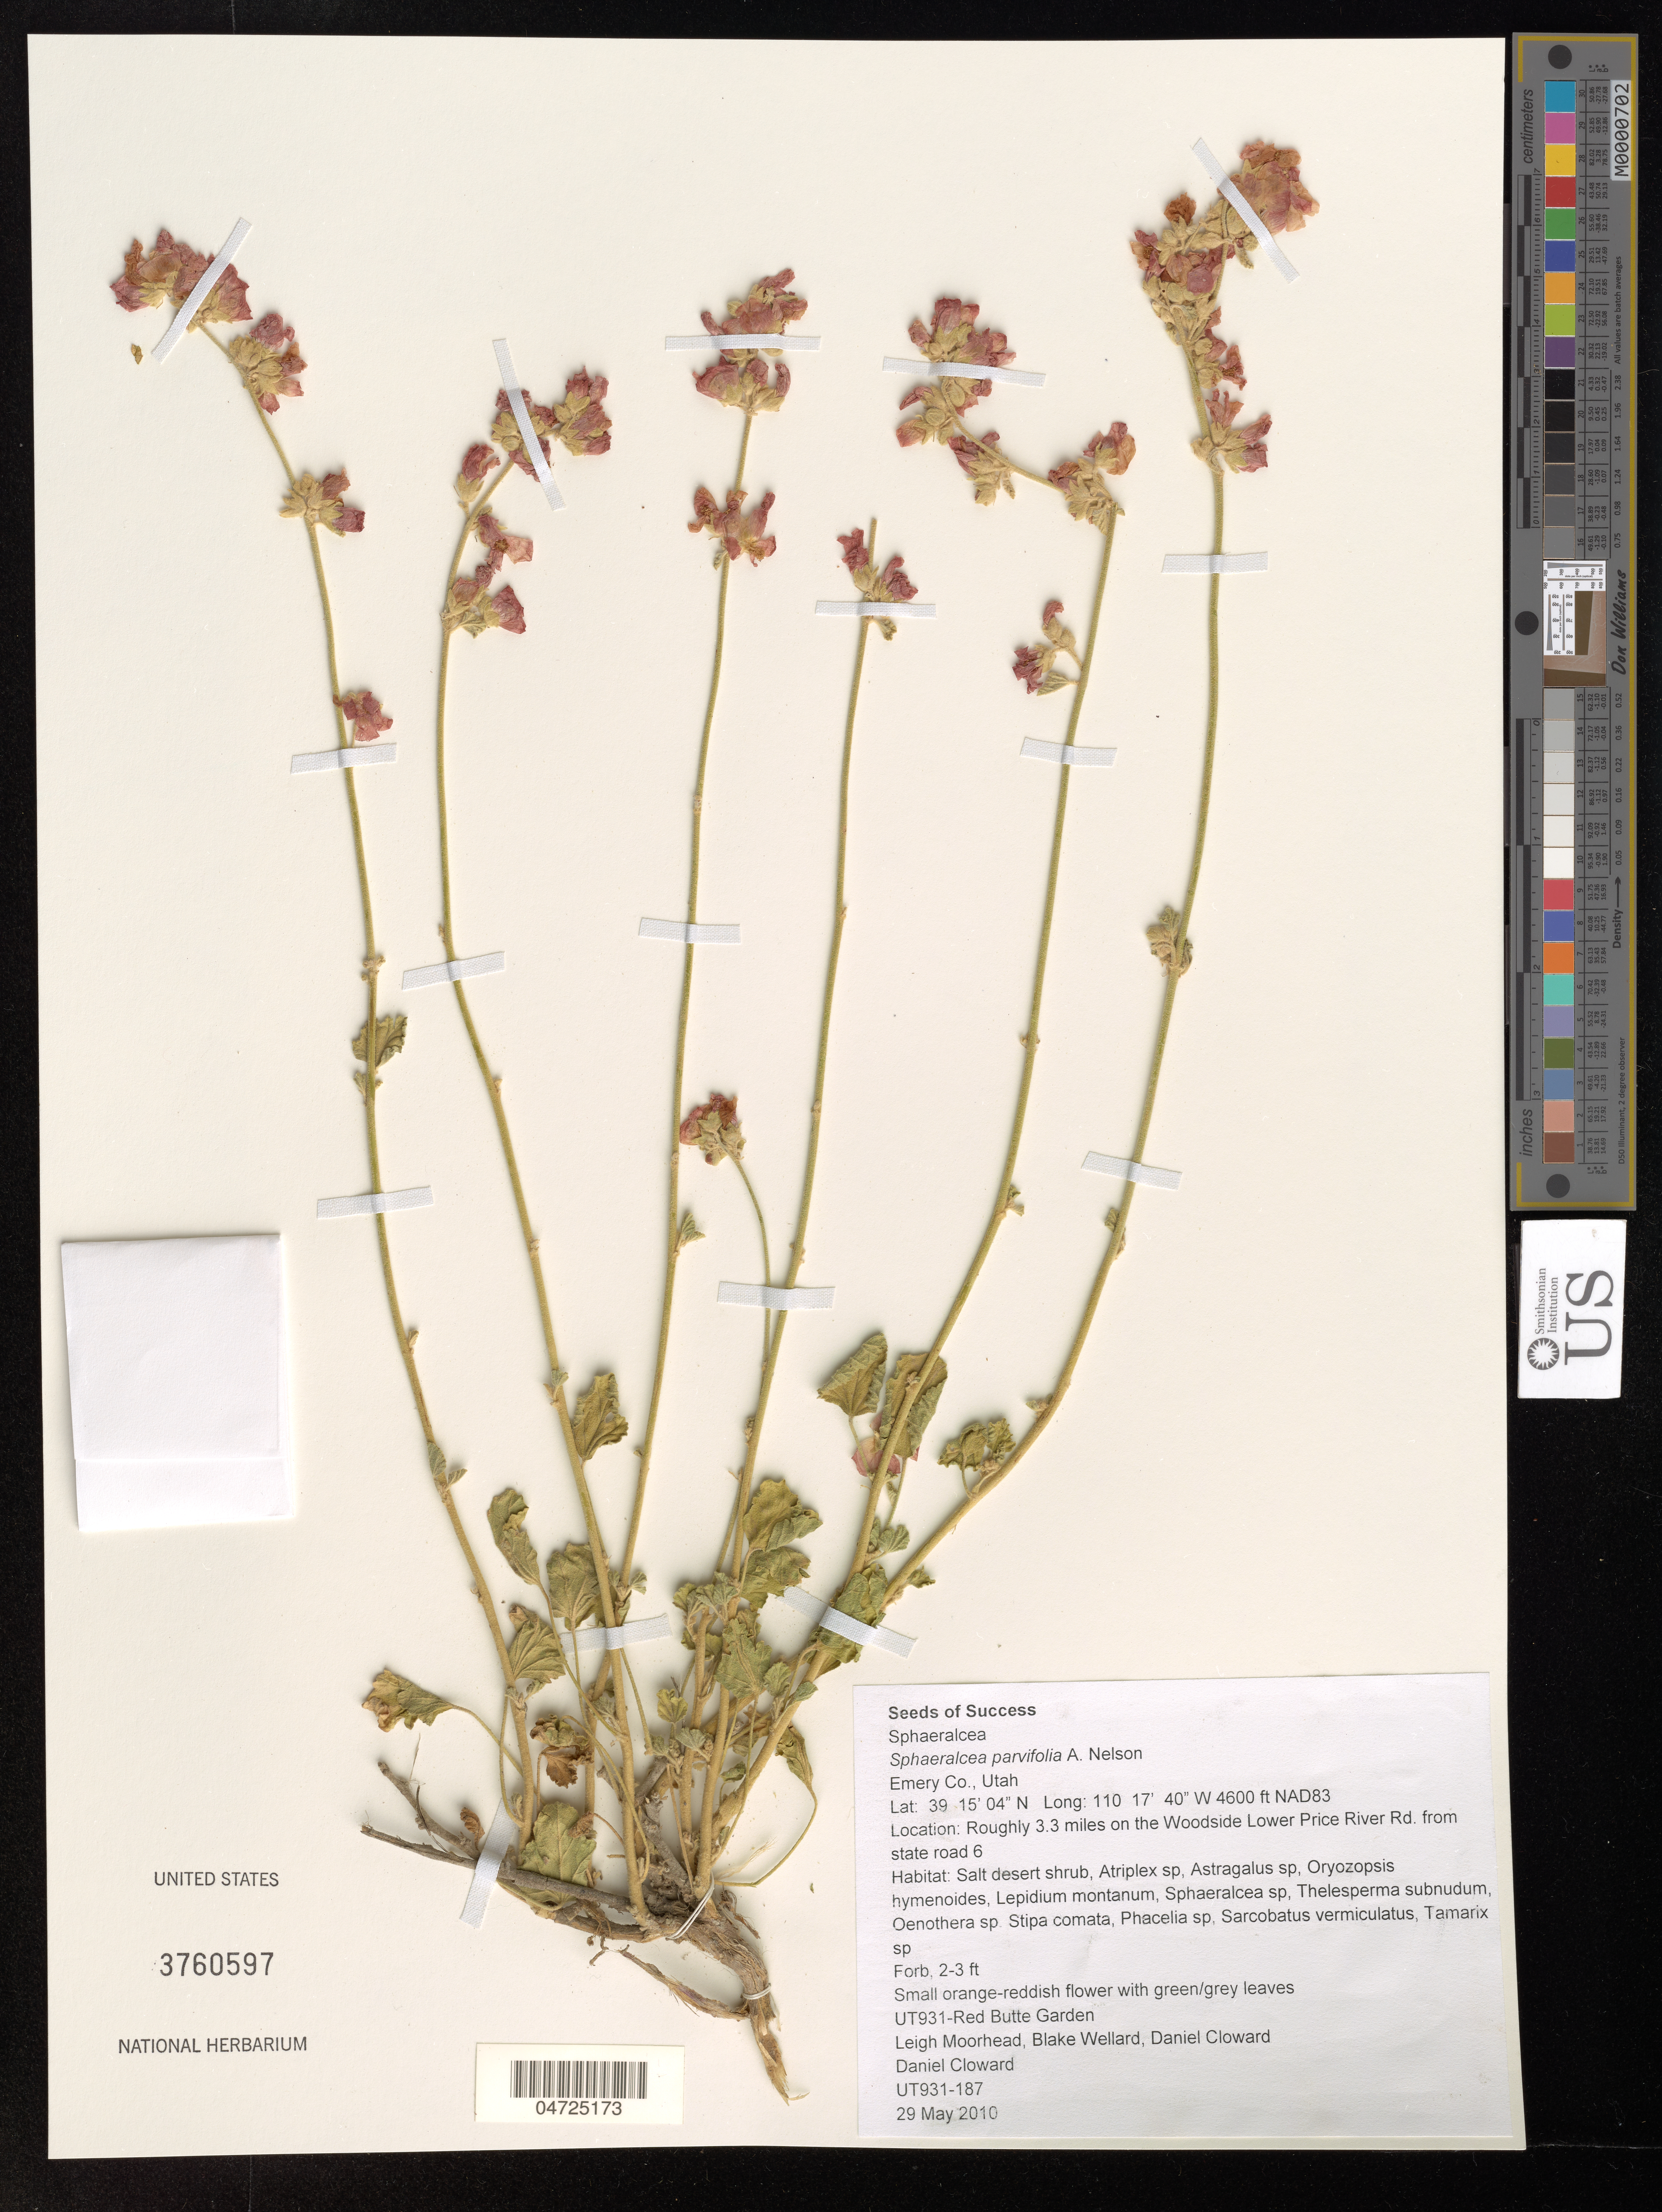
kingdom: Plantae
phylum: Tracheophyta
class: Magnoliopsida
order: Malvales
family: Malvaceae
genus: Sphaeralcea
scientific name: Sphaeralcea parvifolia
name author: A. Nelson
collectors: L. Moorhead, B. Wellard & D. Cloward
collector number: UT931-187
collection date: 2010-05-29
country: United States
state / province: Utah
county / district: Emery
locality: Emery Co. NAD83. Roughly 3.3 miles on the Woodside Lower Price River Rd. from state road 6. UT931-Red Butte Garden.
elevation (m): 1402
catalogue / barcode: US 3760597